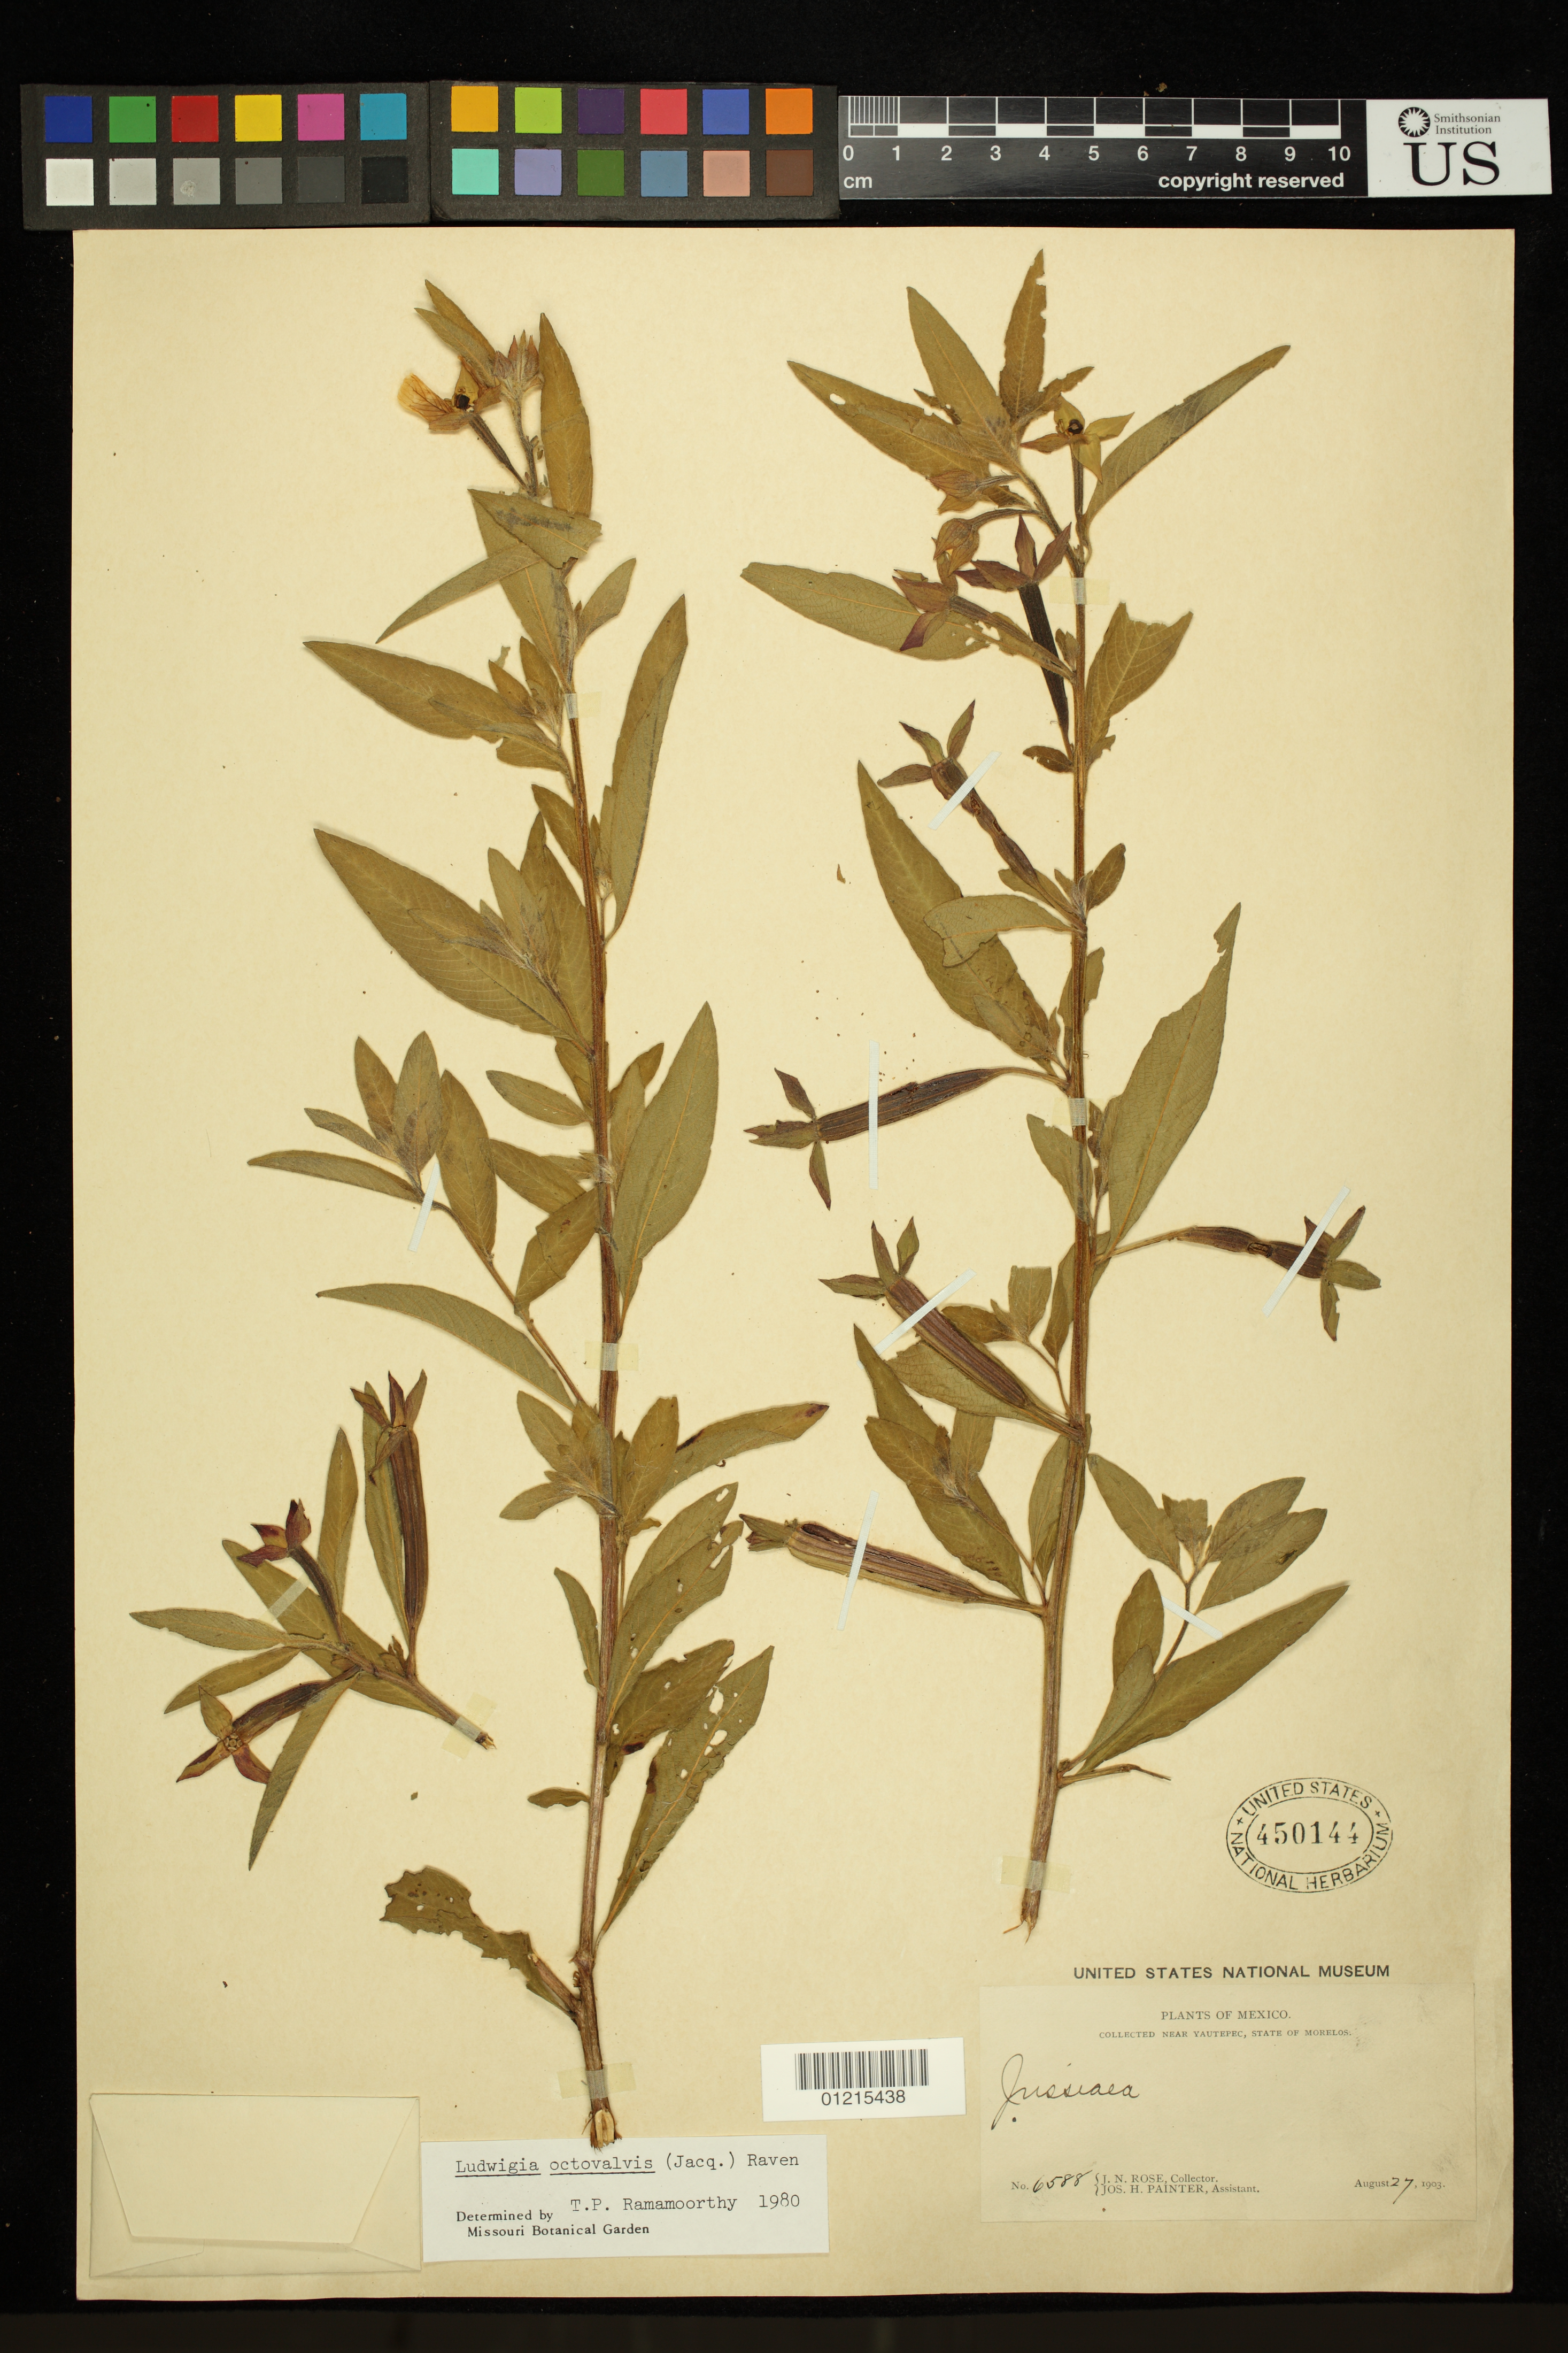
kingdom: Plantae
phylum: Tracheophyta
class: Magnoliopsida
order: Myrtales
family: Onagraceae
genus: Ludwigia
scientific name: Ludwigia octovalvis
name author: (Jacq.) P.H. Raven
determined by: Ramamoorthy, T. P.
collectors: J. N. Rose & J. H. Painter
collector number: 6588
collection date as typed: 27 Aug 1903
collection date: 1903-08-27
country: Mexico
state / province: Morelos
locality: Near Yautepec, State of Morelos.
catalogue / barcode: US 450144